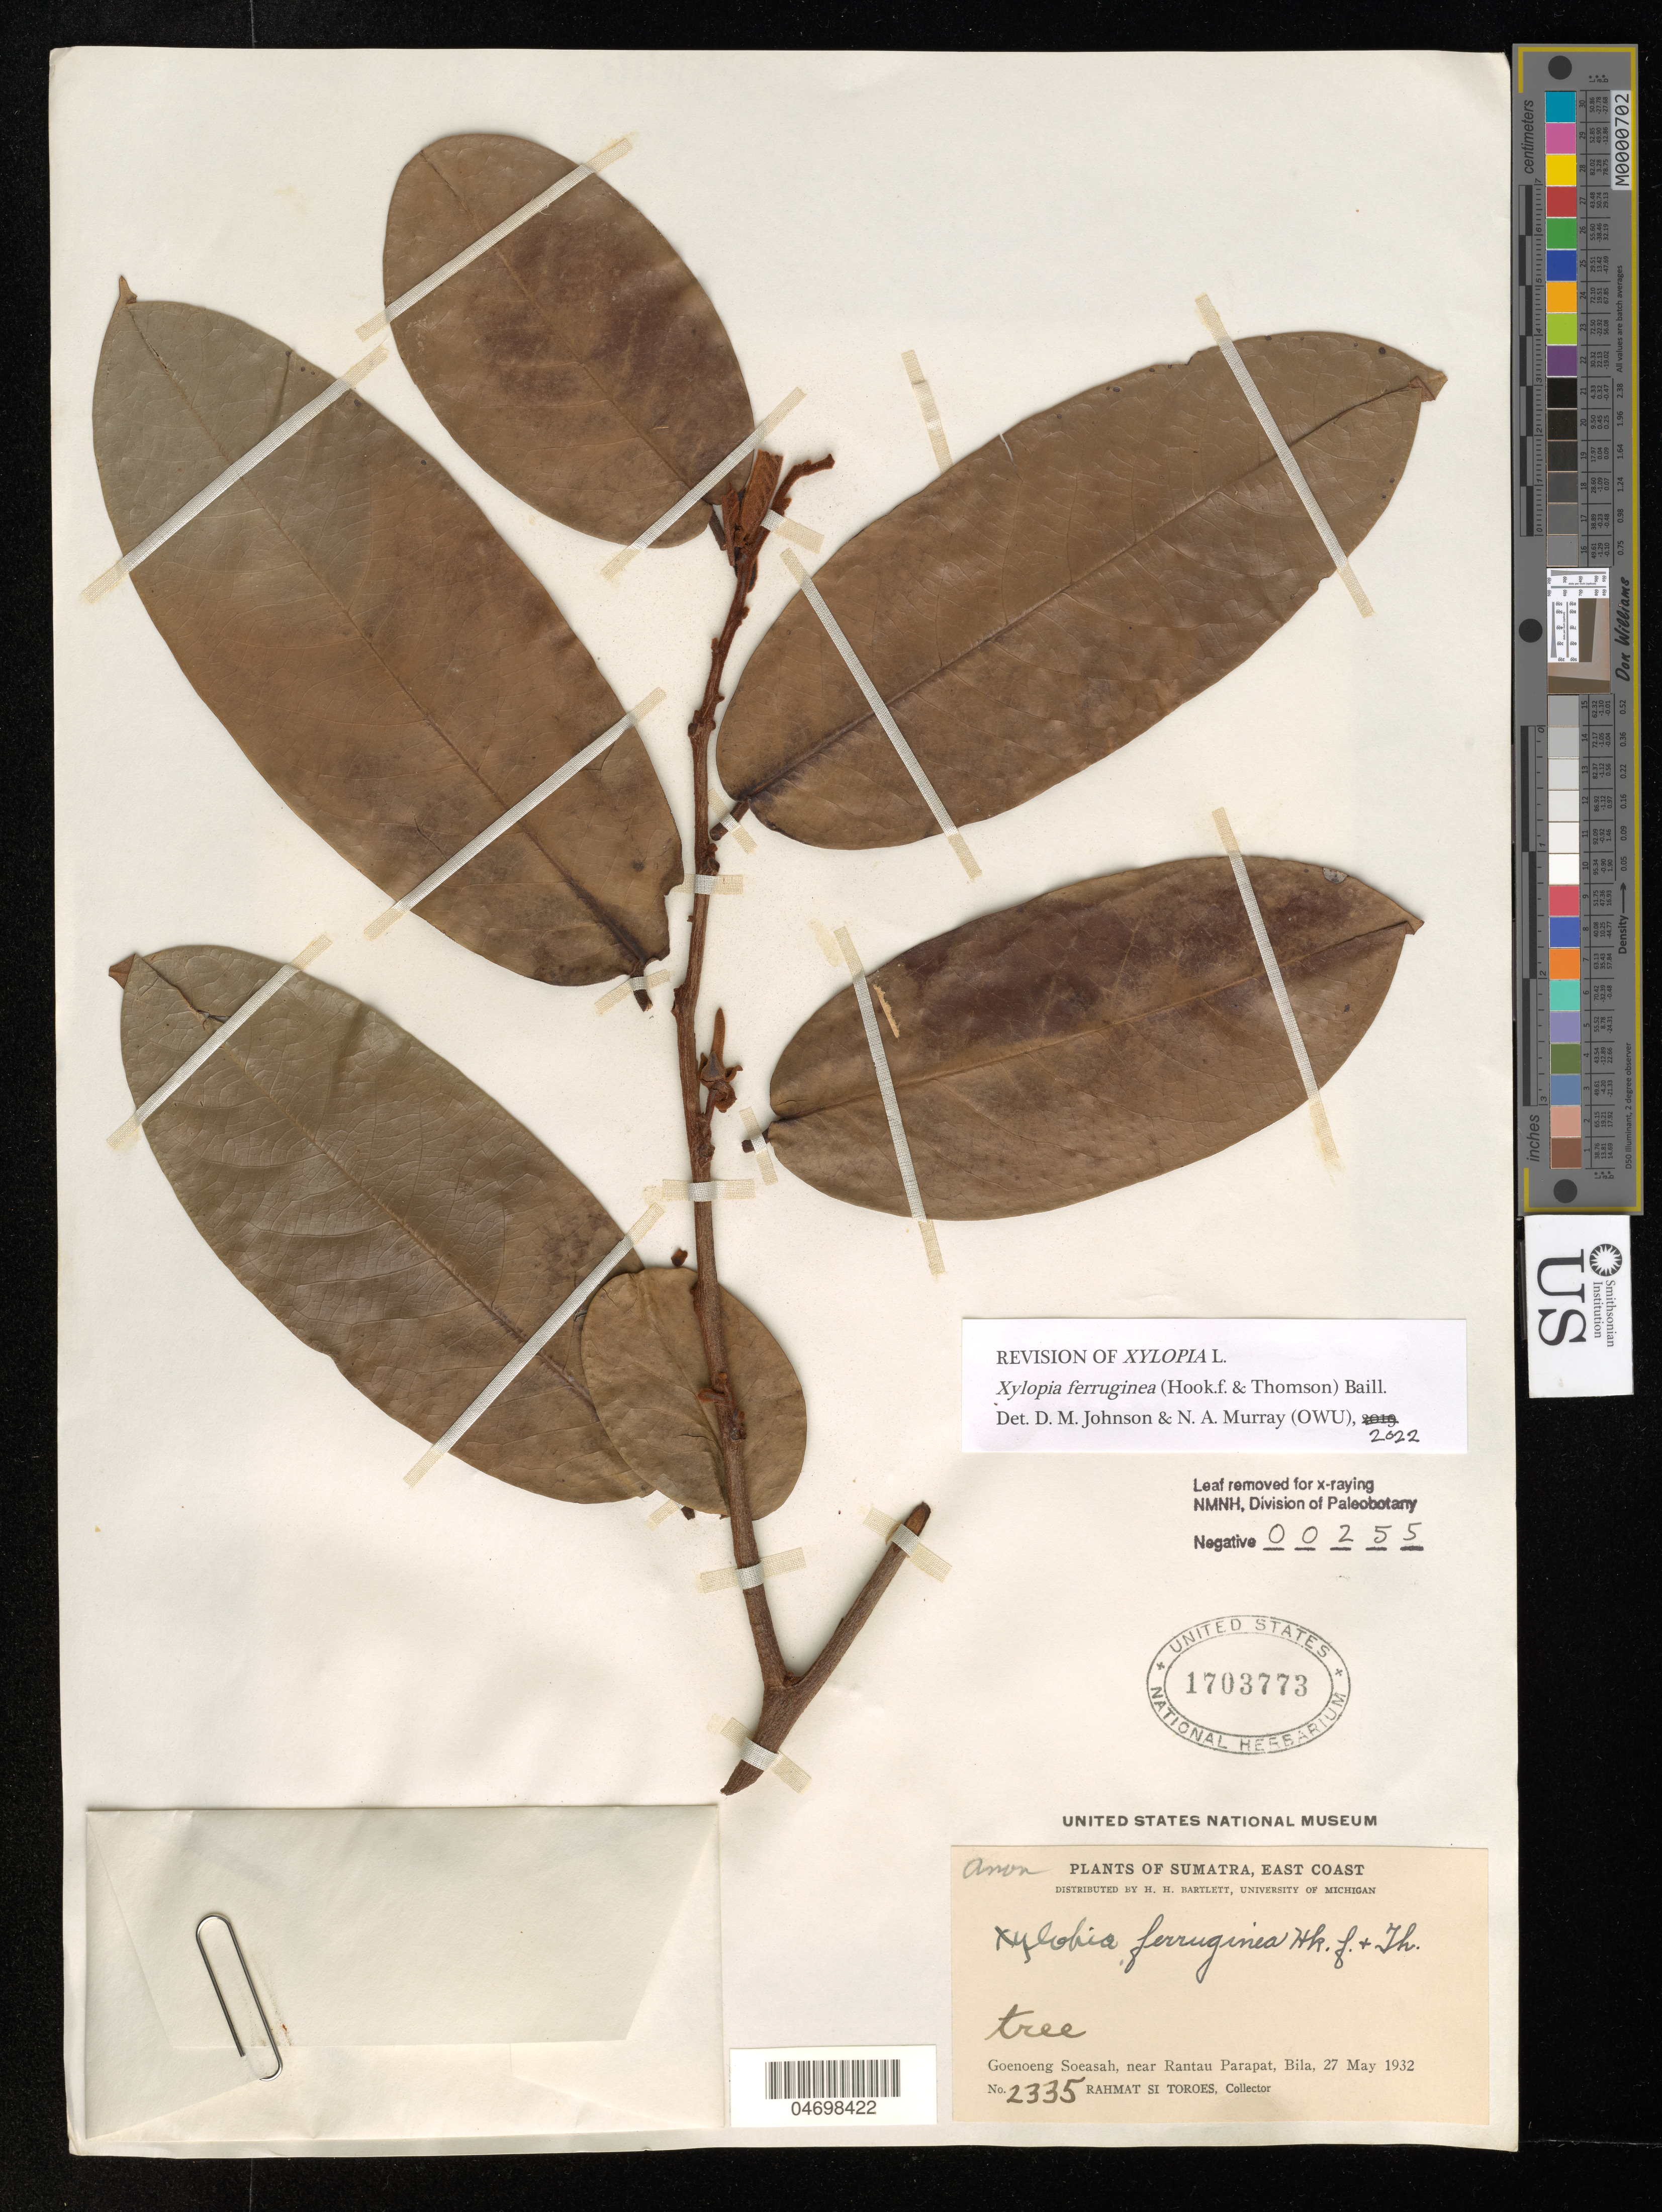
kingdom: Plantae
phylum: Tracheophyta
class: Magnoliopsida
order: Magnoliales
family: Annonaceae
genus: Xylopia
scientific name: Xylopia ferruginea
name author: (Hook. f. & Thomson) Baill.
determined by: Johnson, D. M.; Murray, N. A.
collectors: Rahmat Si Boeea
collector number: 2335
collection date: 1932-05-27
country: Indonesia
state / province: Sumatra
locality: Goenoeng Soeasah, near Rantau Parapat, Bila.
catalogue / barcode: US 1703773